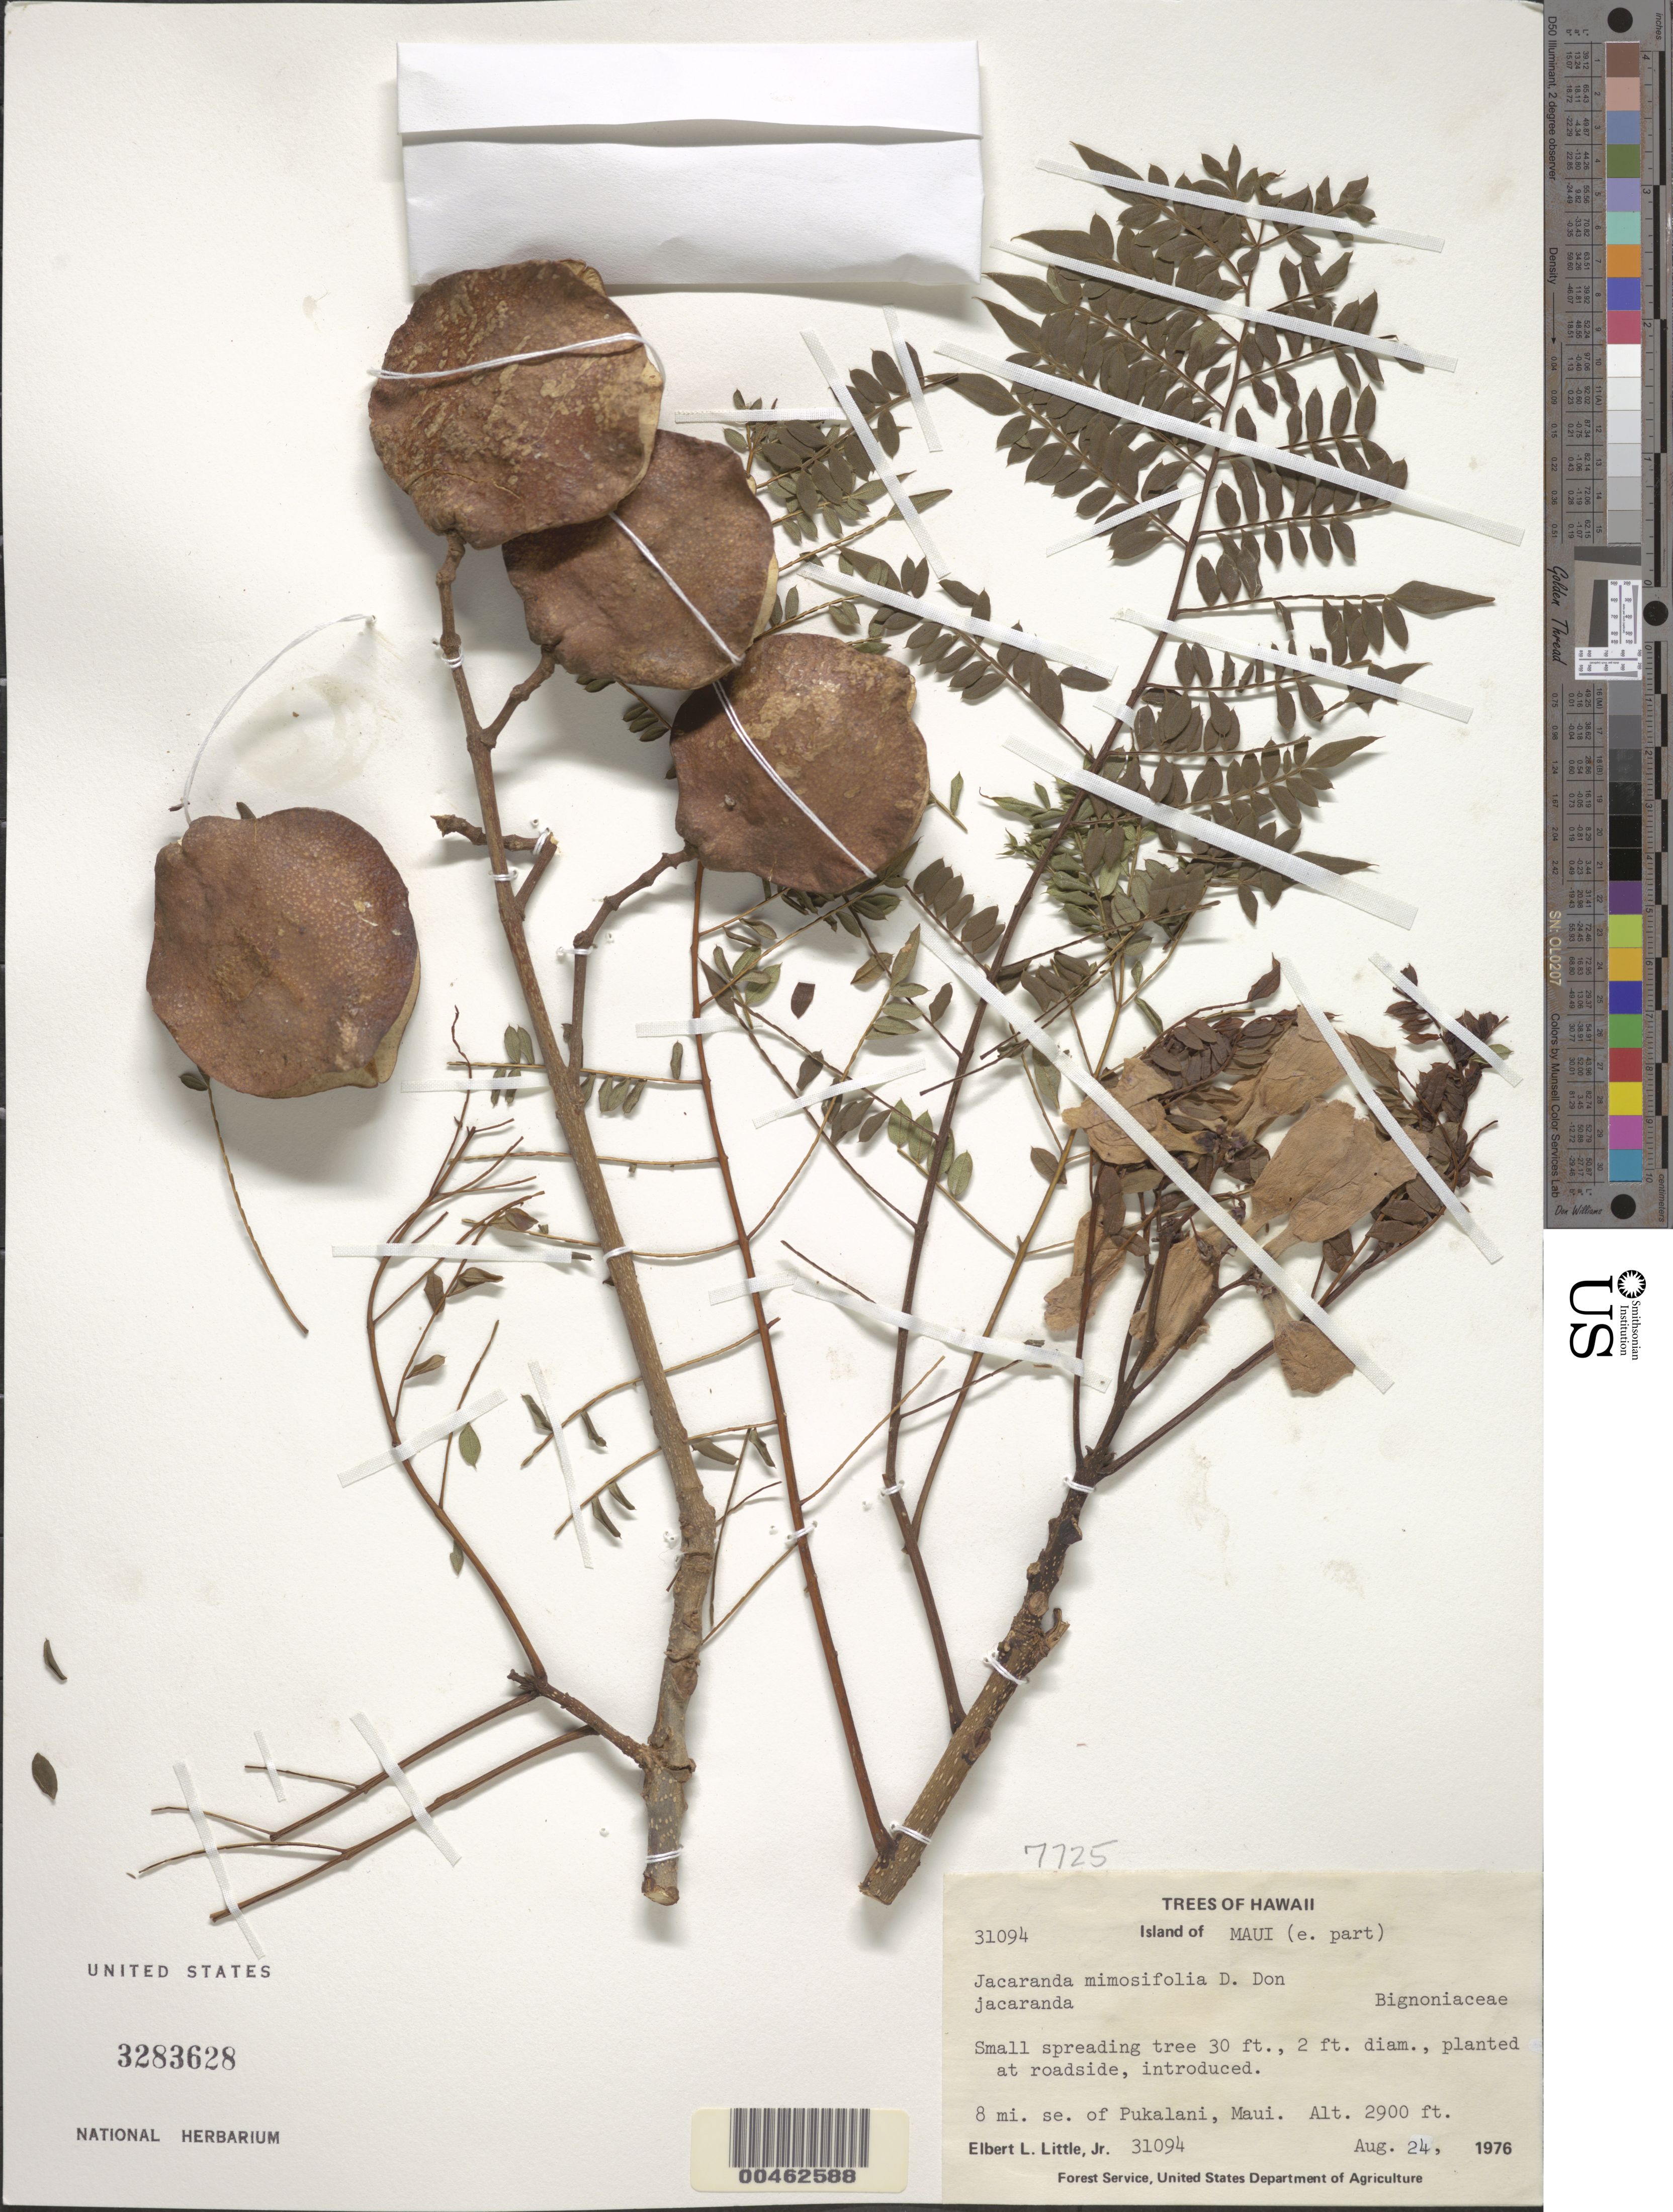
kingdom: Plantae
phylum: Tracheophyta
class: Magnoliopsida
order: Lamiales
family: Bignoniaceae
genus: Jacaranda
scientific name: Jacaranda mimosifolia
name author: D. Don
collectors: E. L. Little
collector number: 31094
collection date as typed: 24 Aug 1976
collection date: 1976-08-24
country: United States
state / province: Hawaii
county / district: Maui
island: Maui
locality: E part of Maui, 8 mi SE of Pukalani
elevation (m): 884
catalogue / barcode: US 3283628